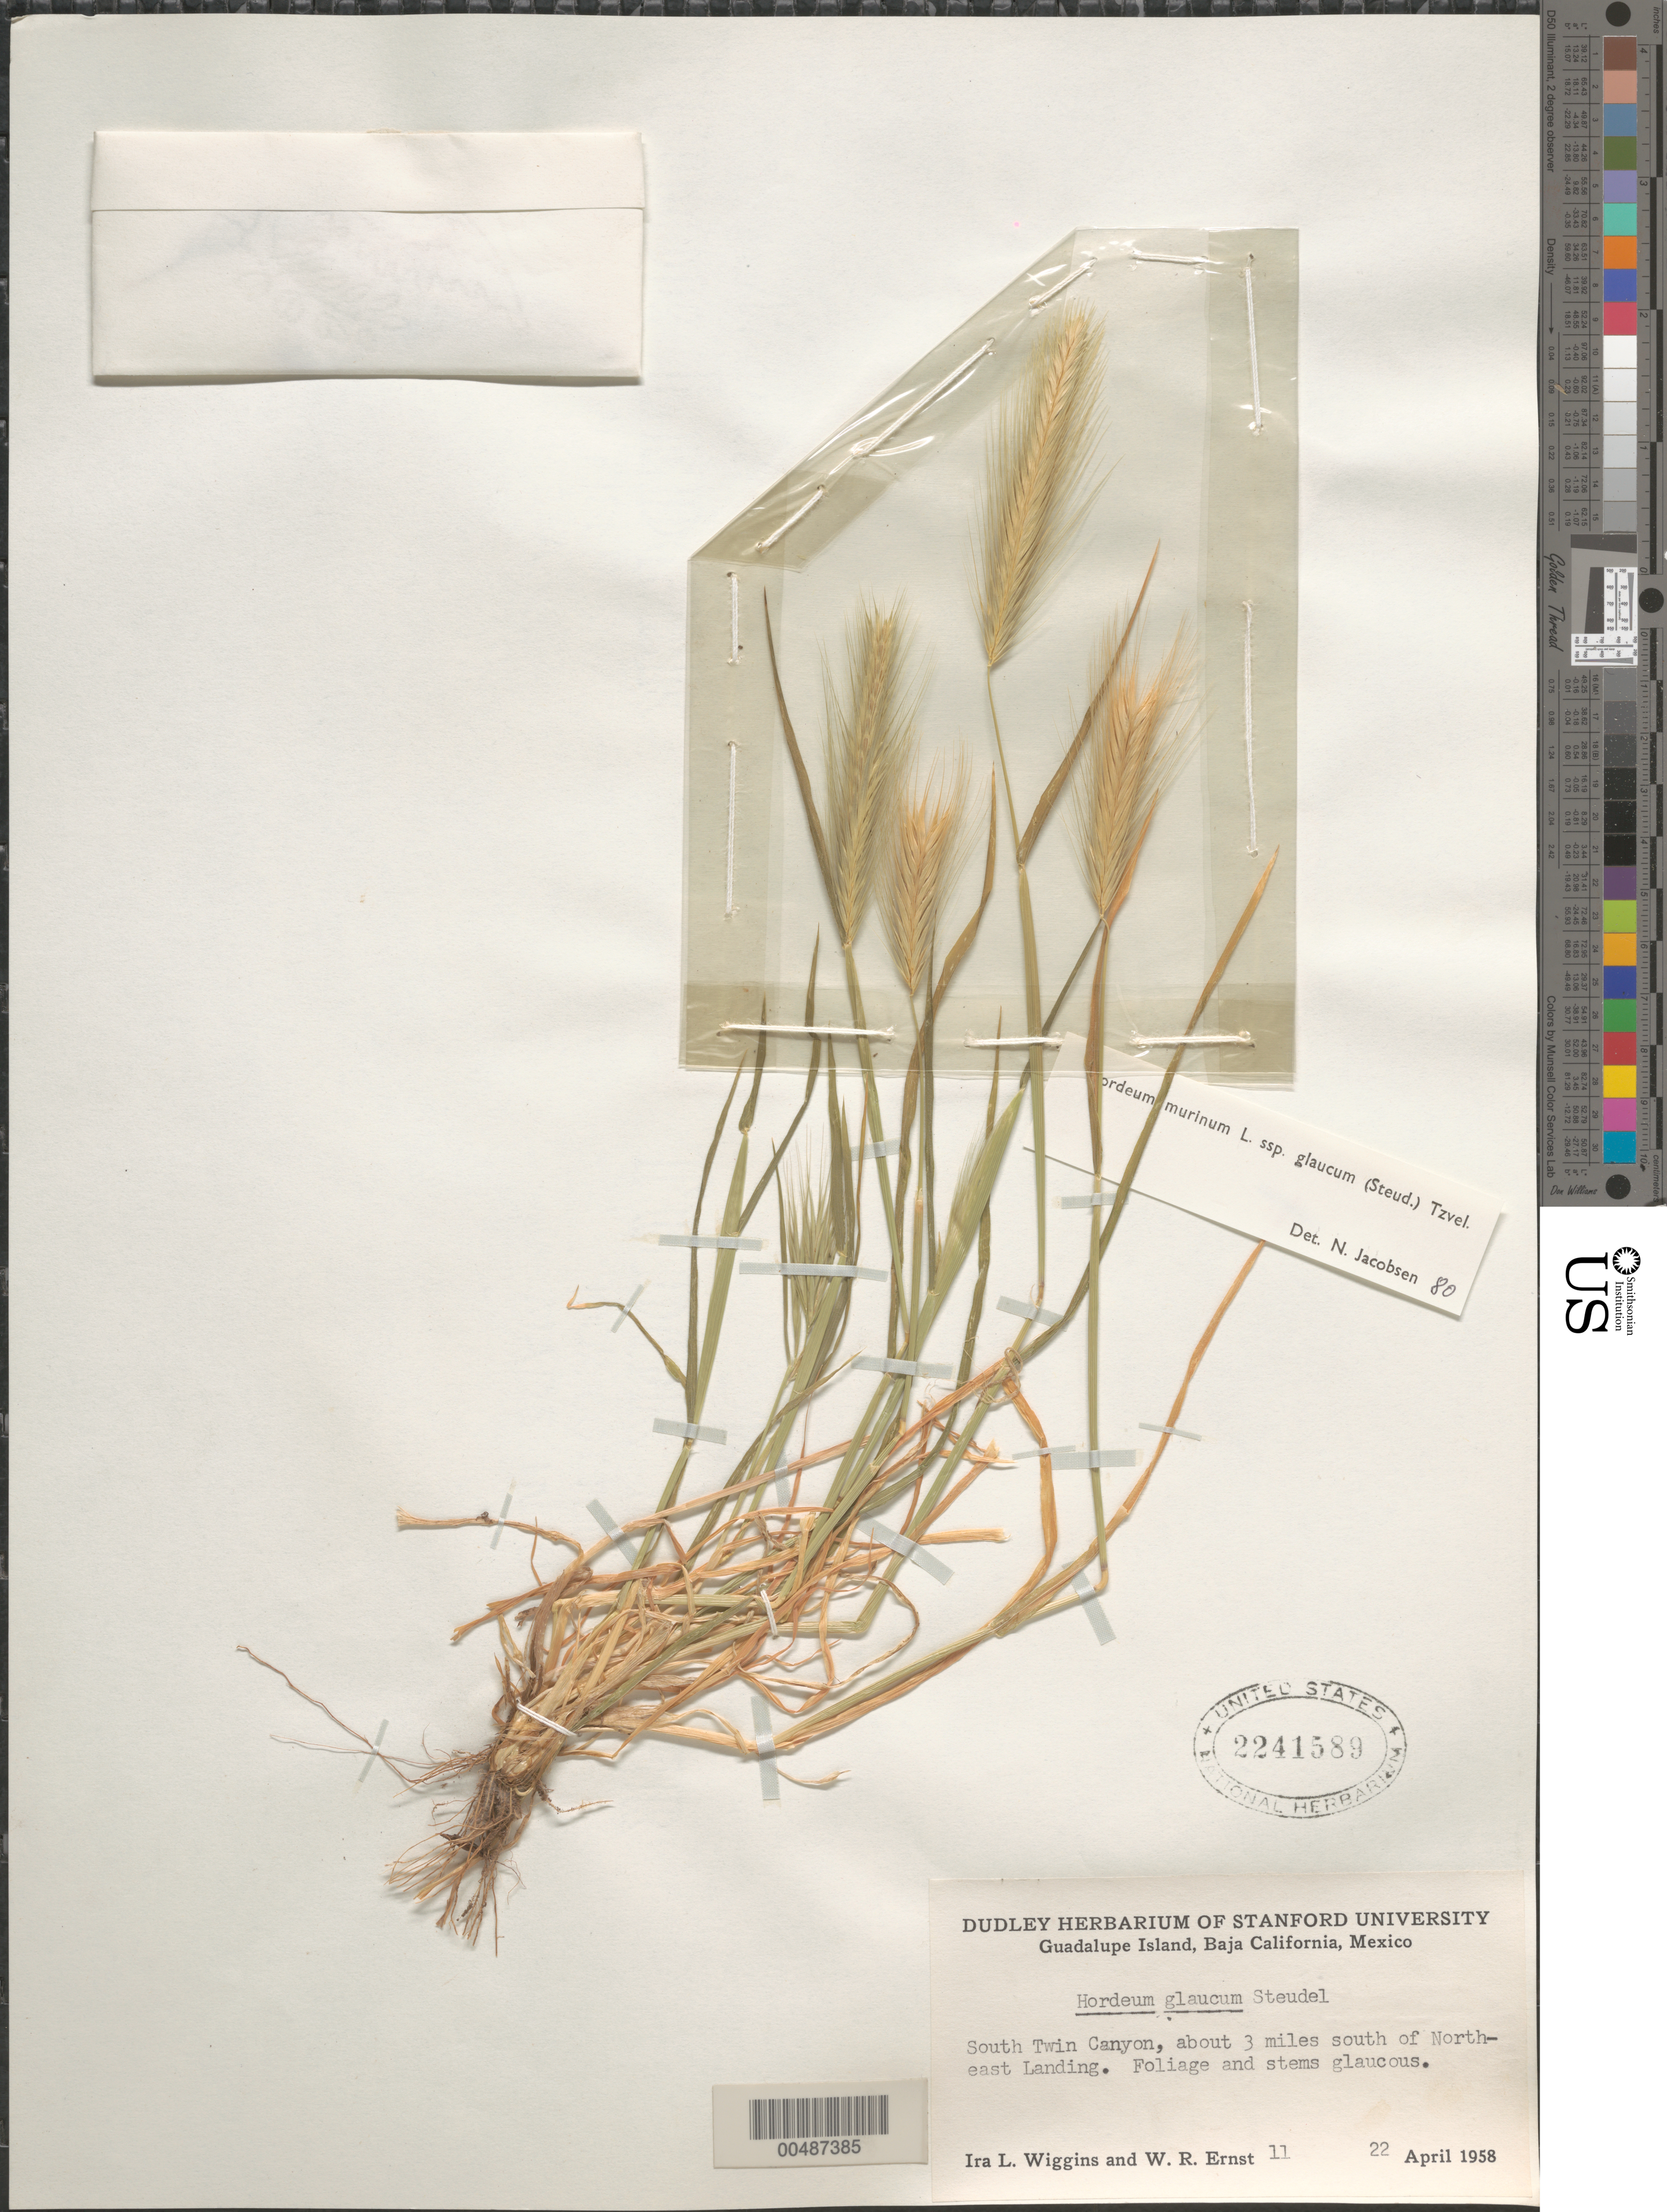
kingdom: Plantae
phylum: Tracheophyta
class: Liliopsida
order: Poales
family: Poaceae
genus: Hordeum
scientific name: Hordeum murinum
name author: L.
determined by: Jacobsen, N. H. G.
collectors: I. L. Wiggins & W. R. Ernst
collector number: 11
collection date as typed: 22 Apr 1958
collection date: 1958-04-22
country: Mexico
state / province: Baja California Norte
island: Guadalupe Island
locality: S Twin Canyon, about 3 mi S of NE Landing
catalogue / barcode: US 2241589